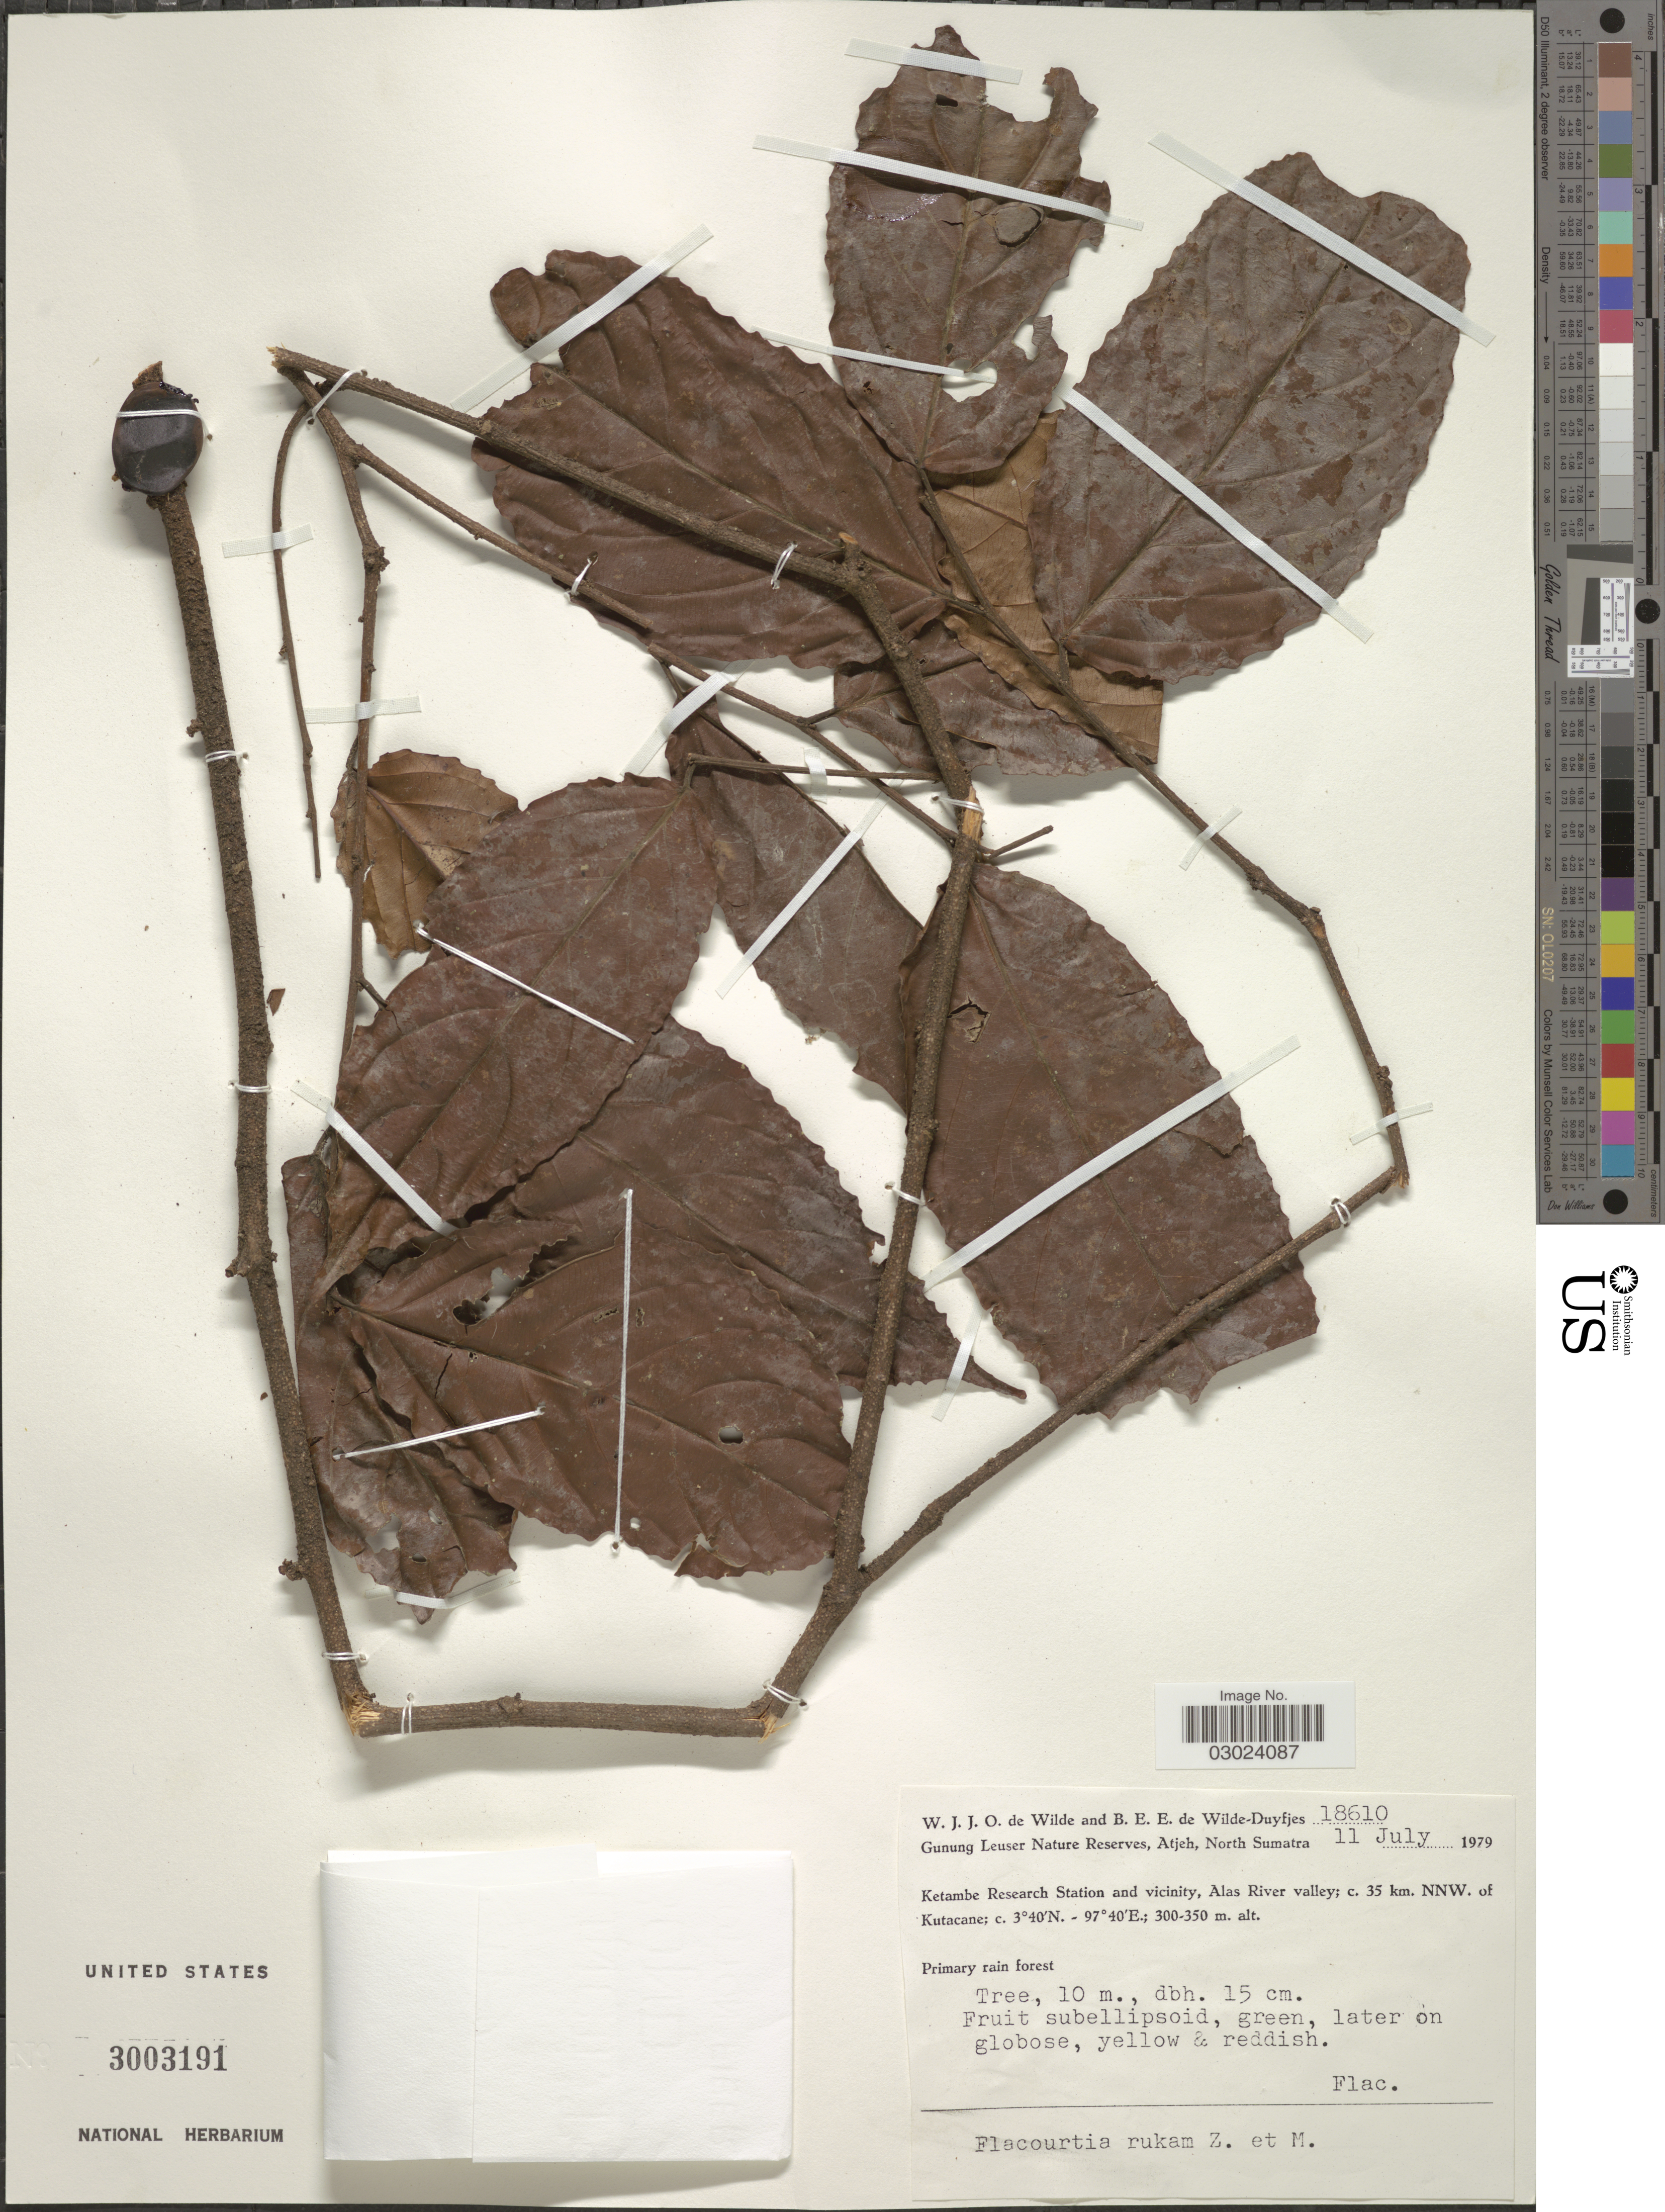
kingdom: Plantae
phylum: Tracheophyta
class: Magnoliopsida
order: Malpighiales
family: Salicaceae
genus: Flacourtia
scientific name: Flacourtia rukam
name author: Zoll. & Moritzi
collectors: W. J. de Wilde & B. E. de Wilde-Duyfjes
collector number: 18610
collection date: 1979-07-11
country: Indonesia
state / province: Sumatra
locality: Gunung Leuser Nature Reserves, Atjeh, North Sumatra. Ketambe Research Station and vicinity, Alas River valley; c. 35 km. NNW. of Kutacane.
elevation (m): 300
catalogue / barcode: US 3003191